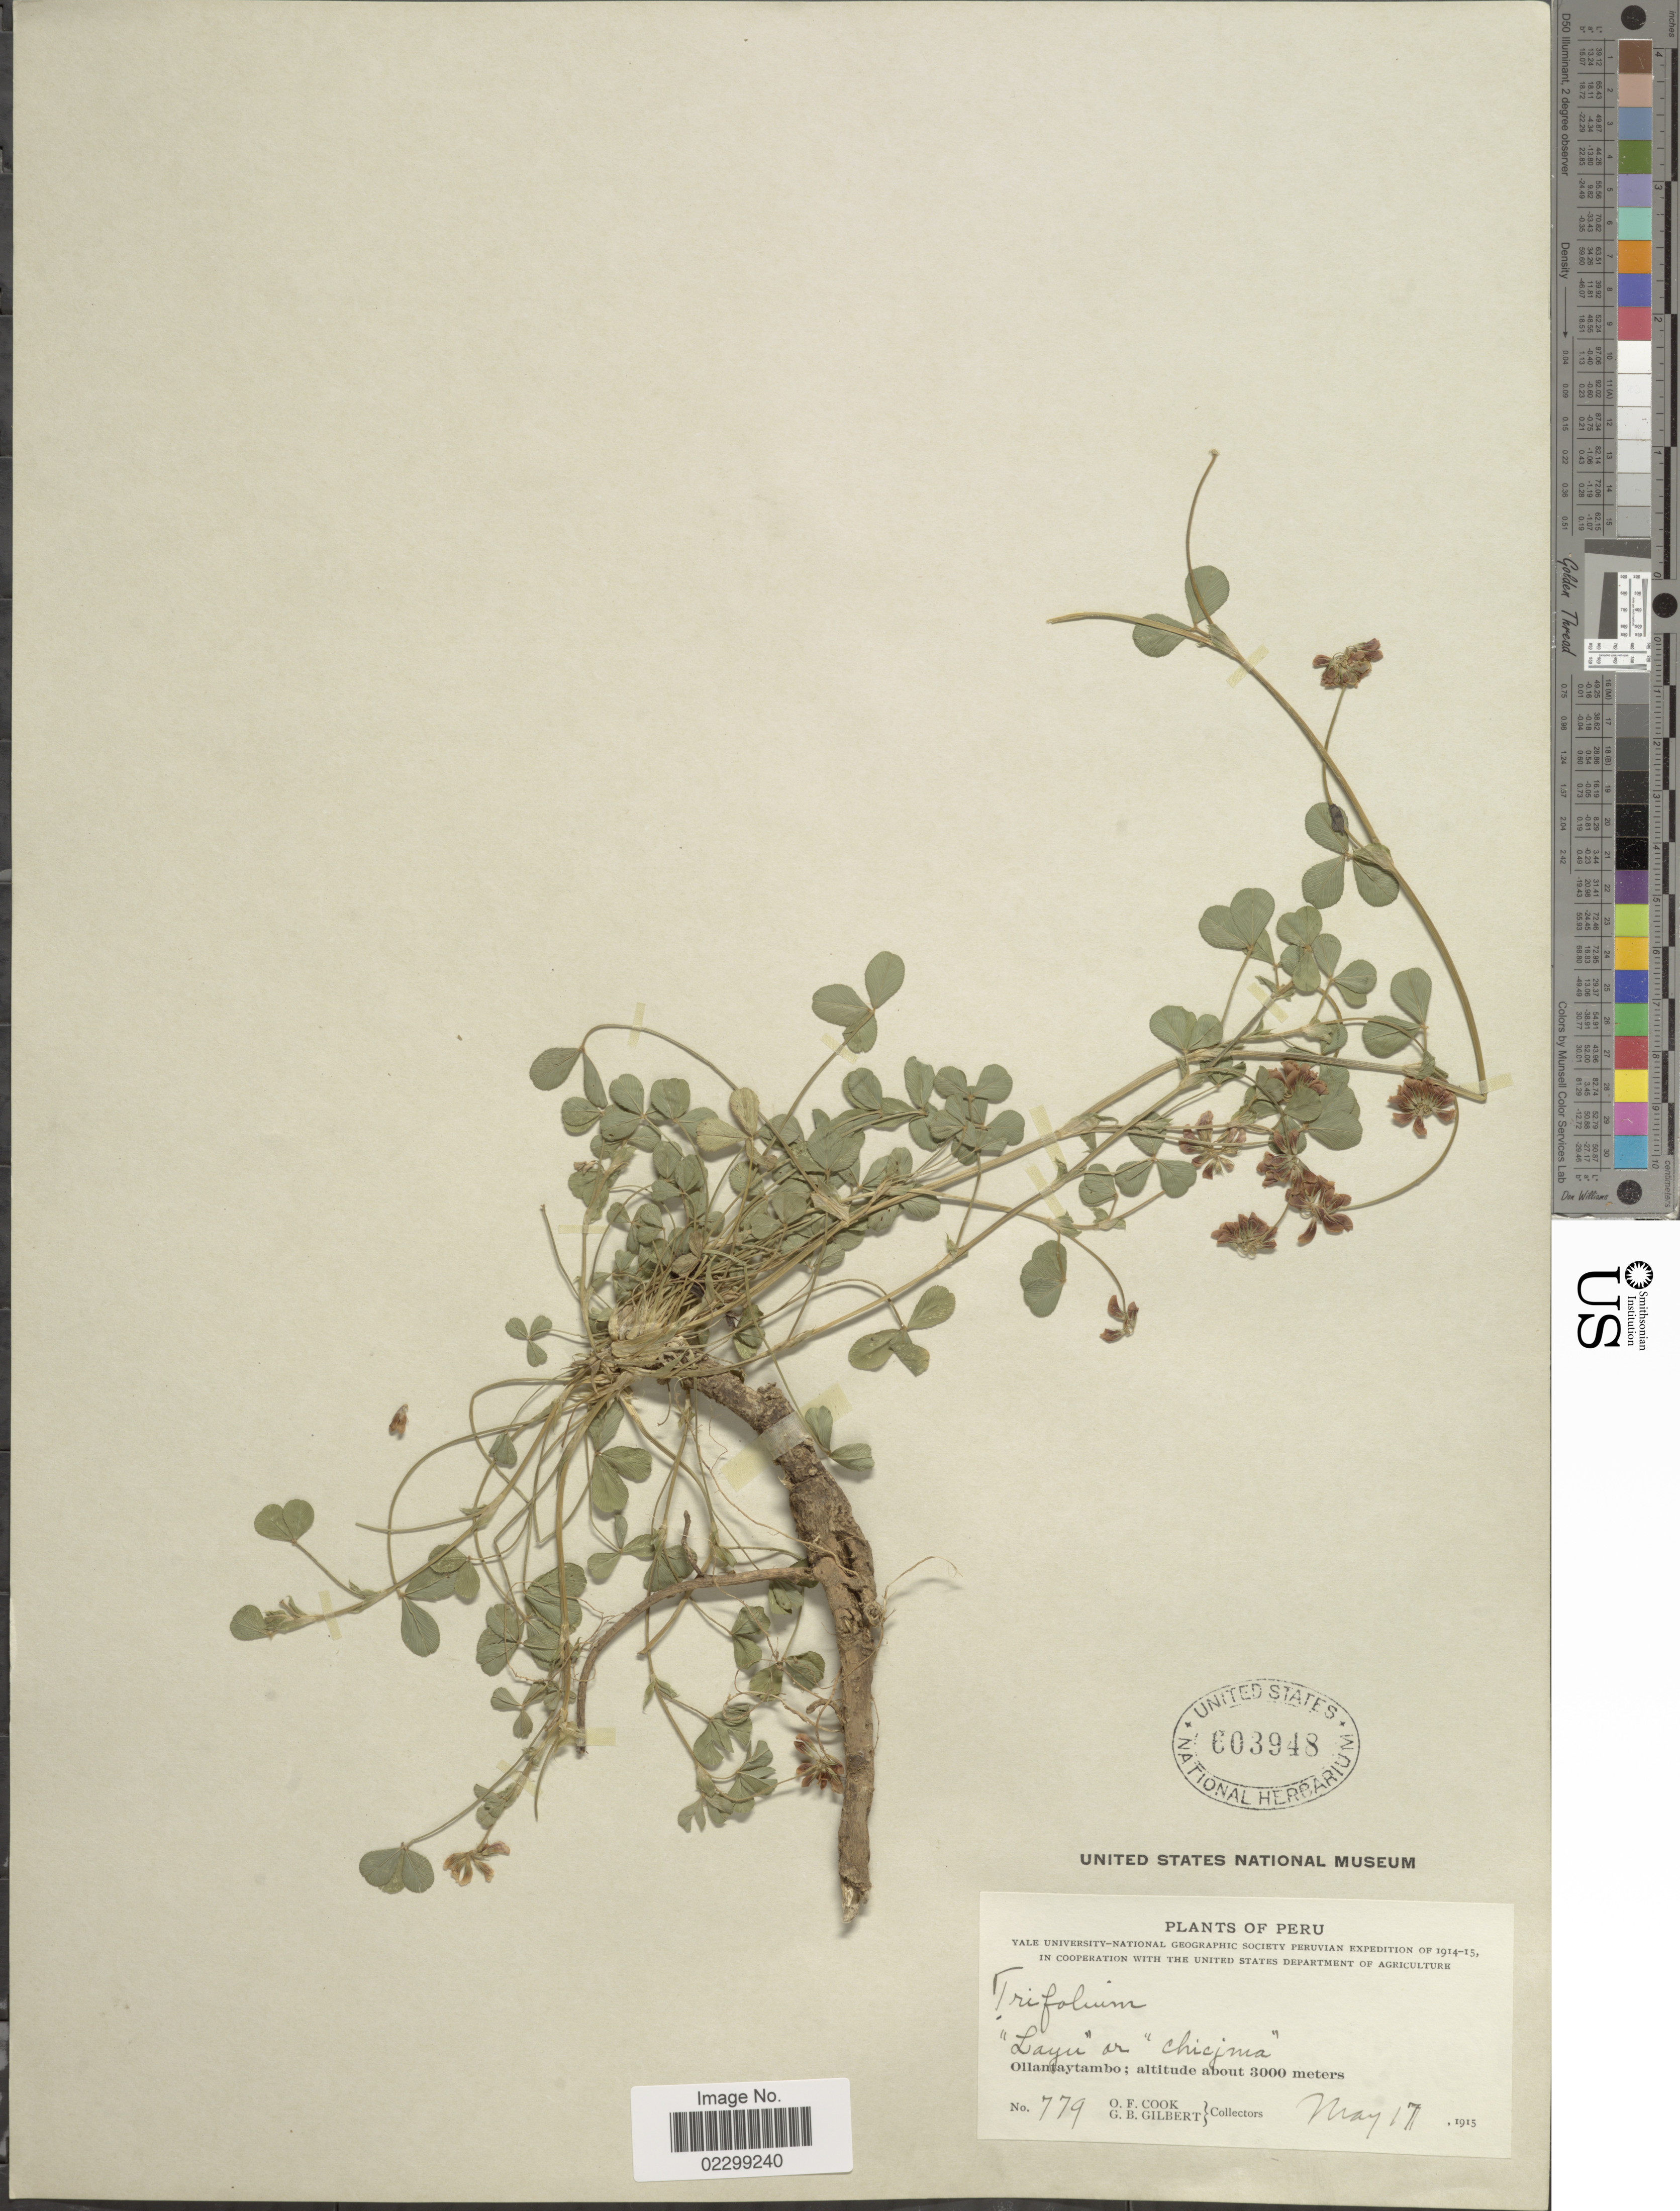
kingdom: Plantae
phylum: Tracheophyta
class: Magnoliopsida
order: Fabales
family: Fabaceae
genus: Trifolium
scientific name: Trifolium amabile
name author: Kunth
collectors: O. F. Cook & G. B. Gilbert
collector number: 779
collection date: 1915-05-17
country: Peru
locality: Layu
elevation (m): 3000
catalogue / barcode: US 603948